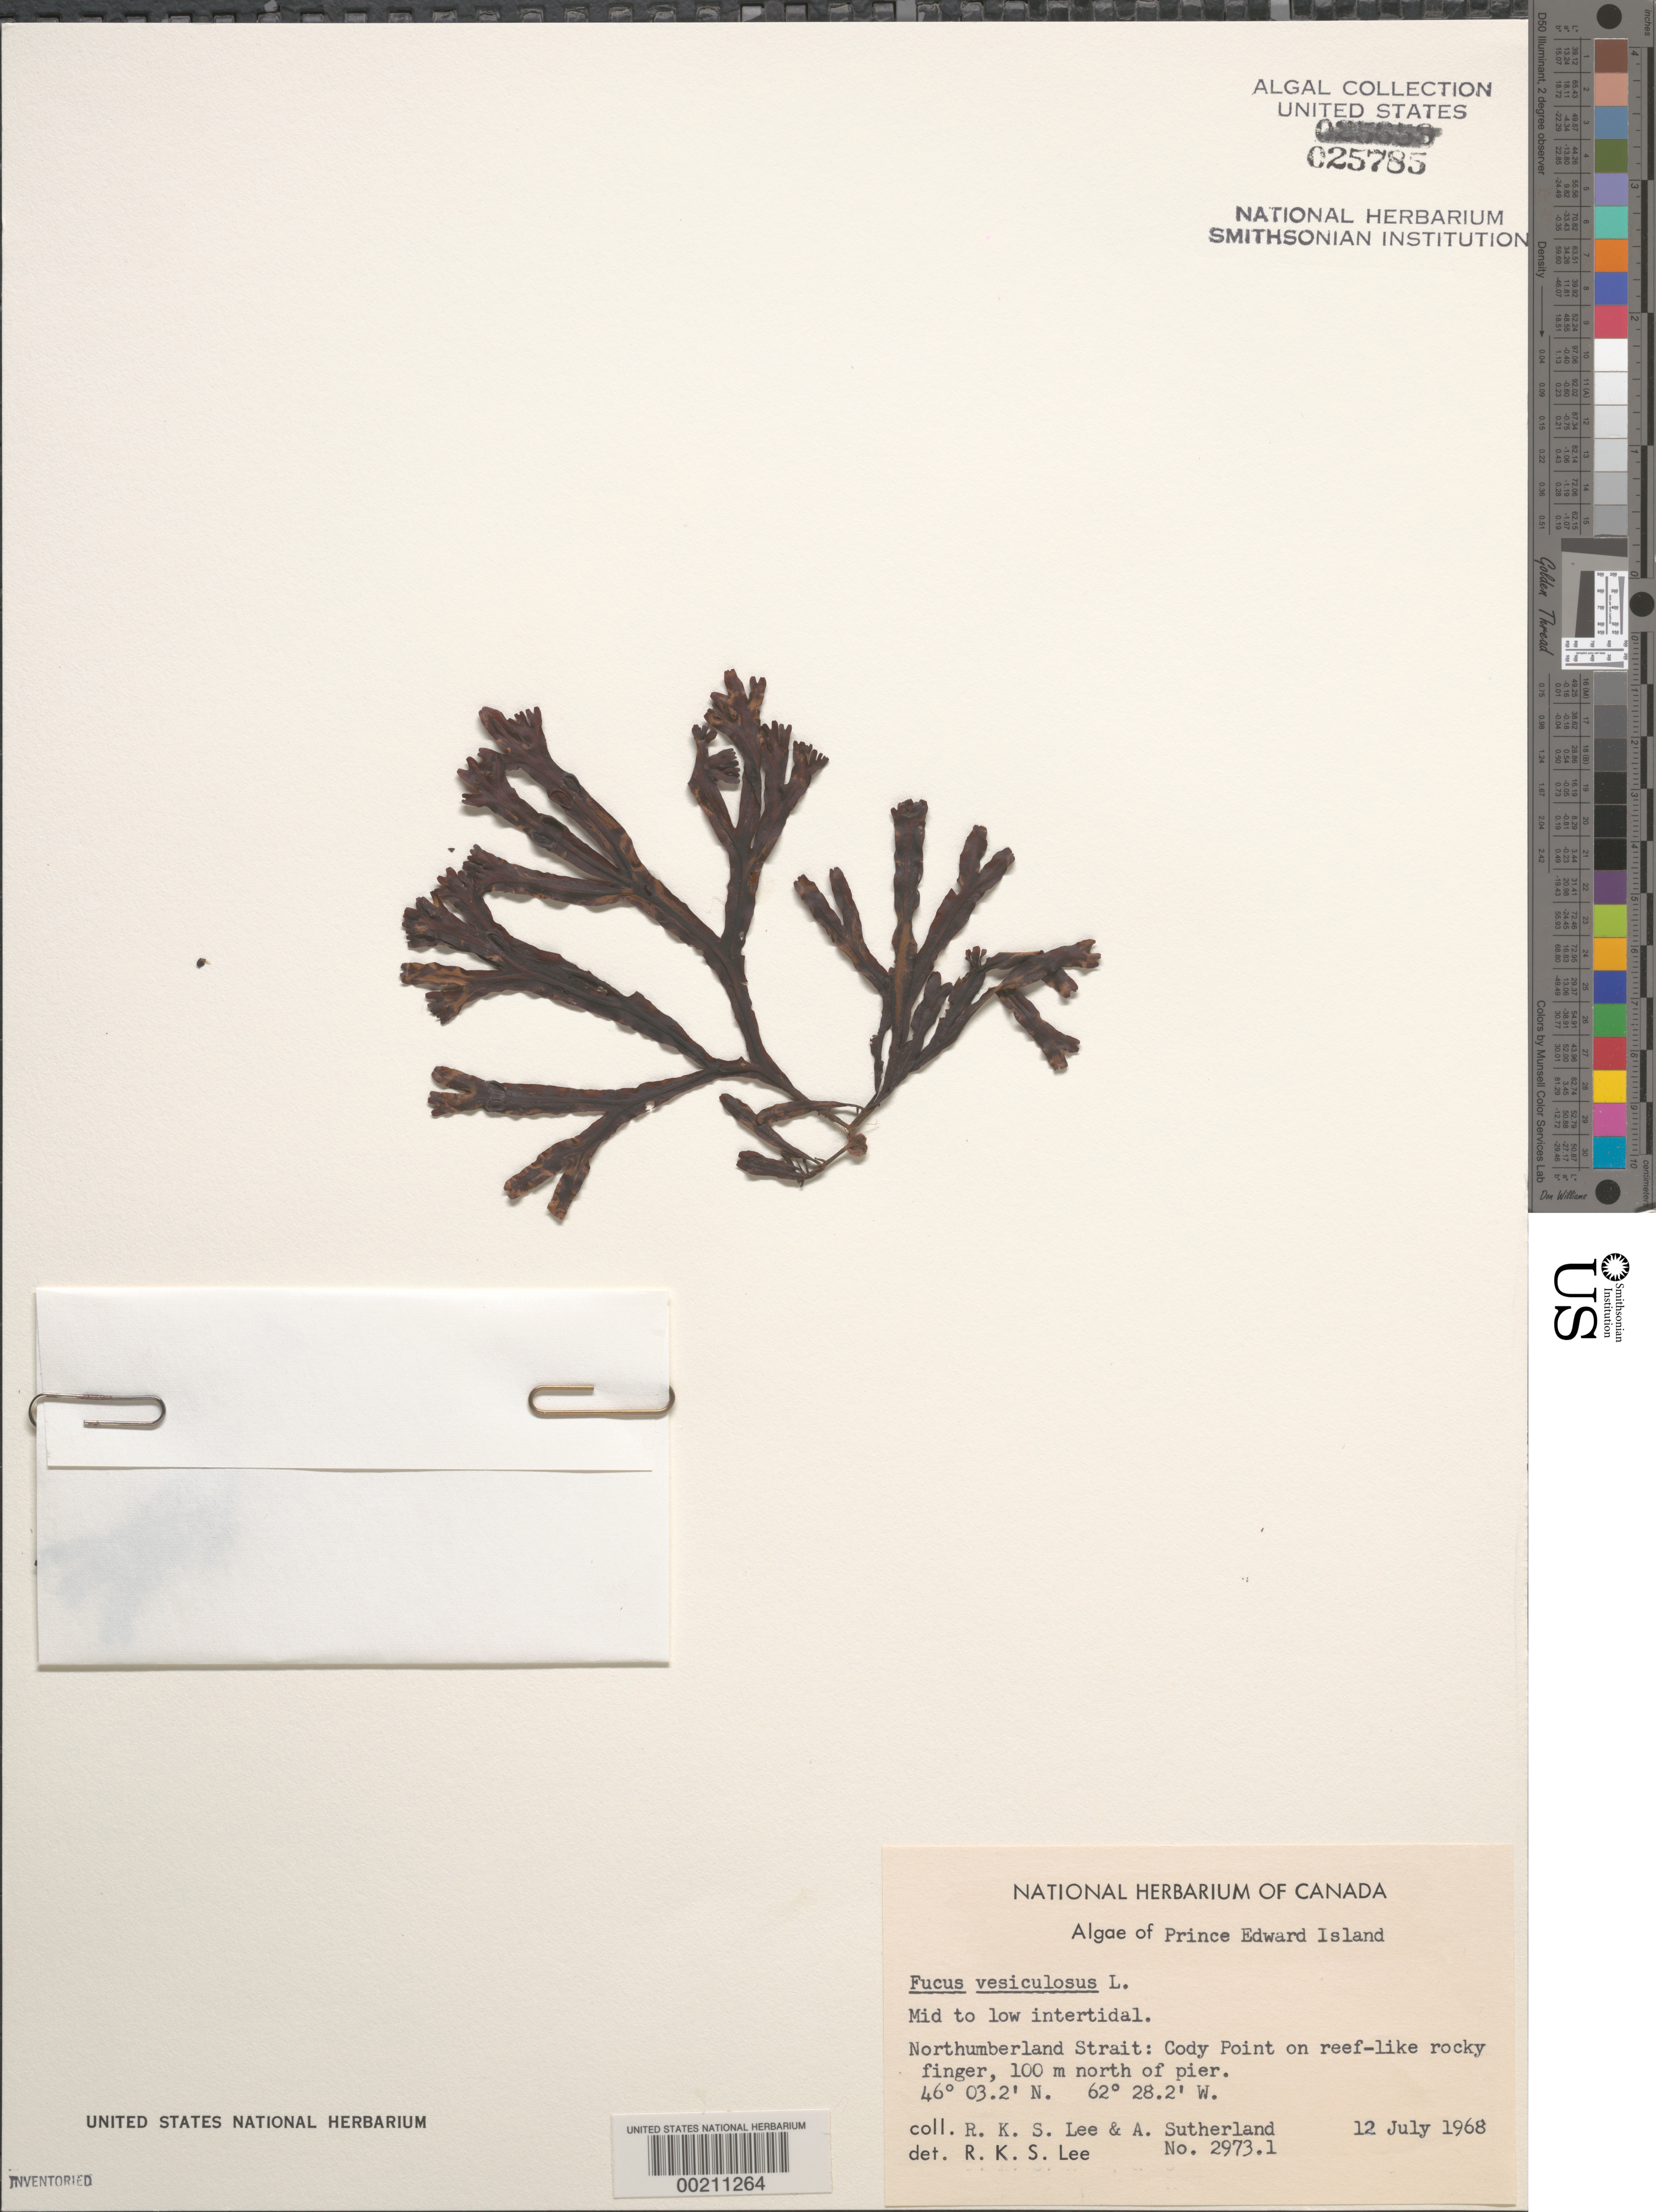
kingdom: Chromista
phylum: Ochrophyta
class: Phaeophyceae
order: Fucales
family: Fucaceae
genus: Fucus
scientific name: Fucus vesiculosus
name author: L.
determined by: Lee, R. K. S.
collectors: R. Lee & A. Sutherland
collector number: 2973.1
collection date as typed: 12 Jul 1968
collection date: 1968-07-12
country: Canada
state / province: Prince Edward Island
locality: Cody point, northumberland strait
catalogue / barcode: US 25785